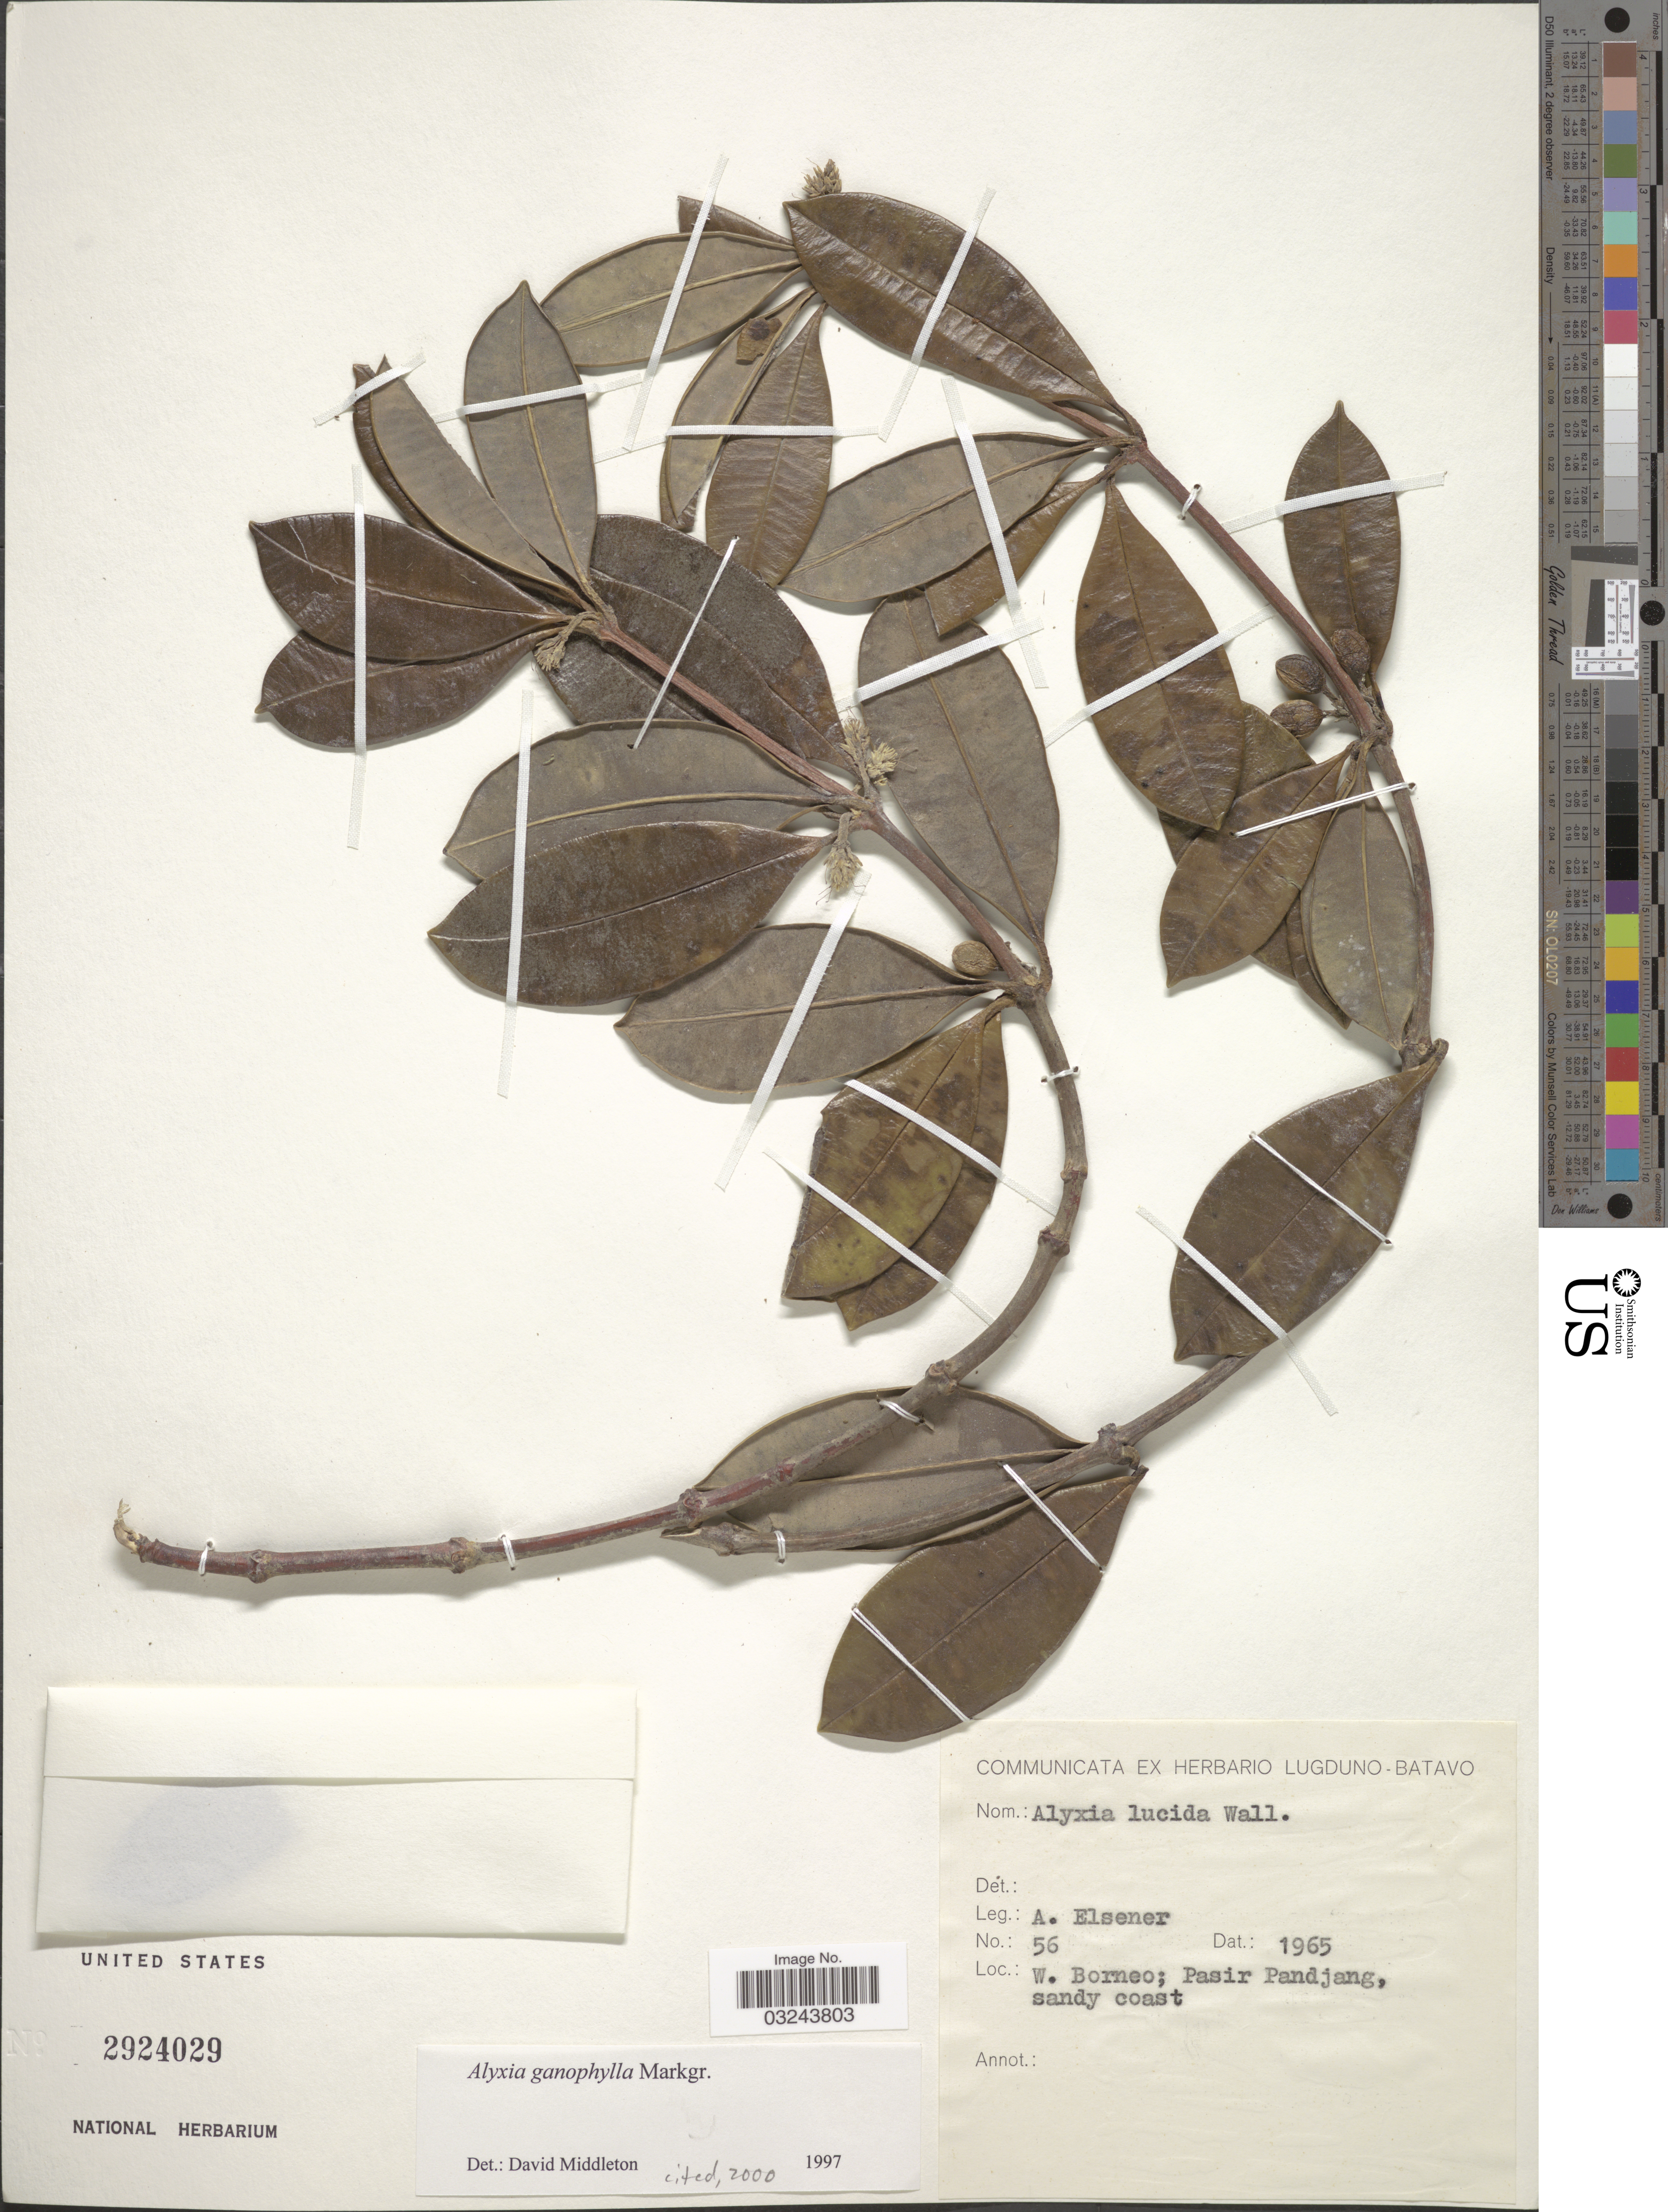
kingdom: Plantae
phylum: Tracheophyta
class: Magnoliopsida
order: Gentianales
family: Apocynaceae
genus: Alyxia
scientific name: Alyxia ganophylla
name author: Markgr.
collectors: A. Elsener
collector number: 56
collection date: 1965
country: Singapore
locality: W. Borneo; Pasir Pandjang, sandy coast.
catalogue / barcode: US 2924029